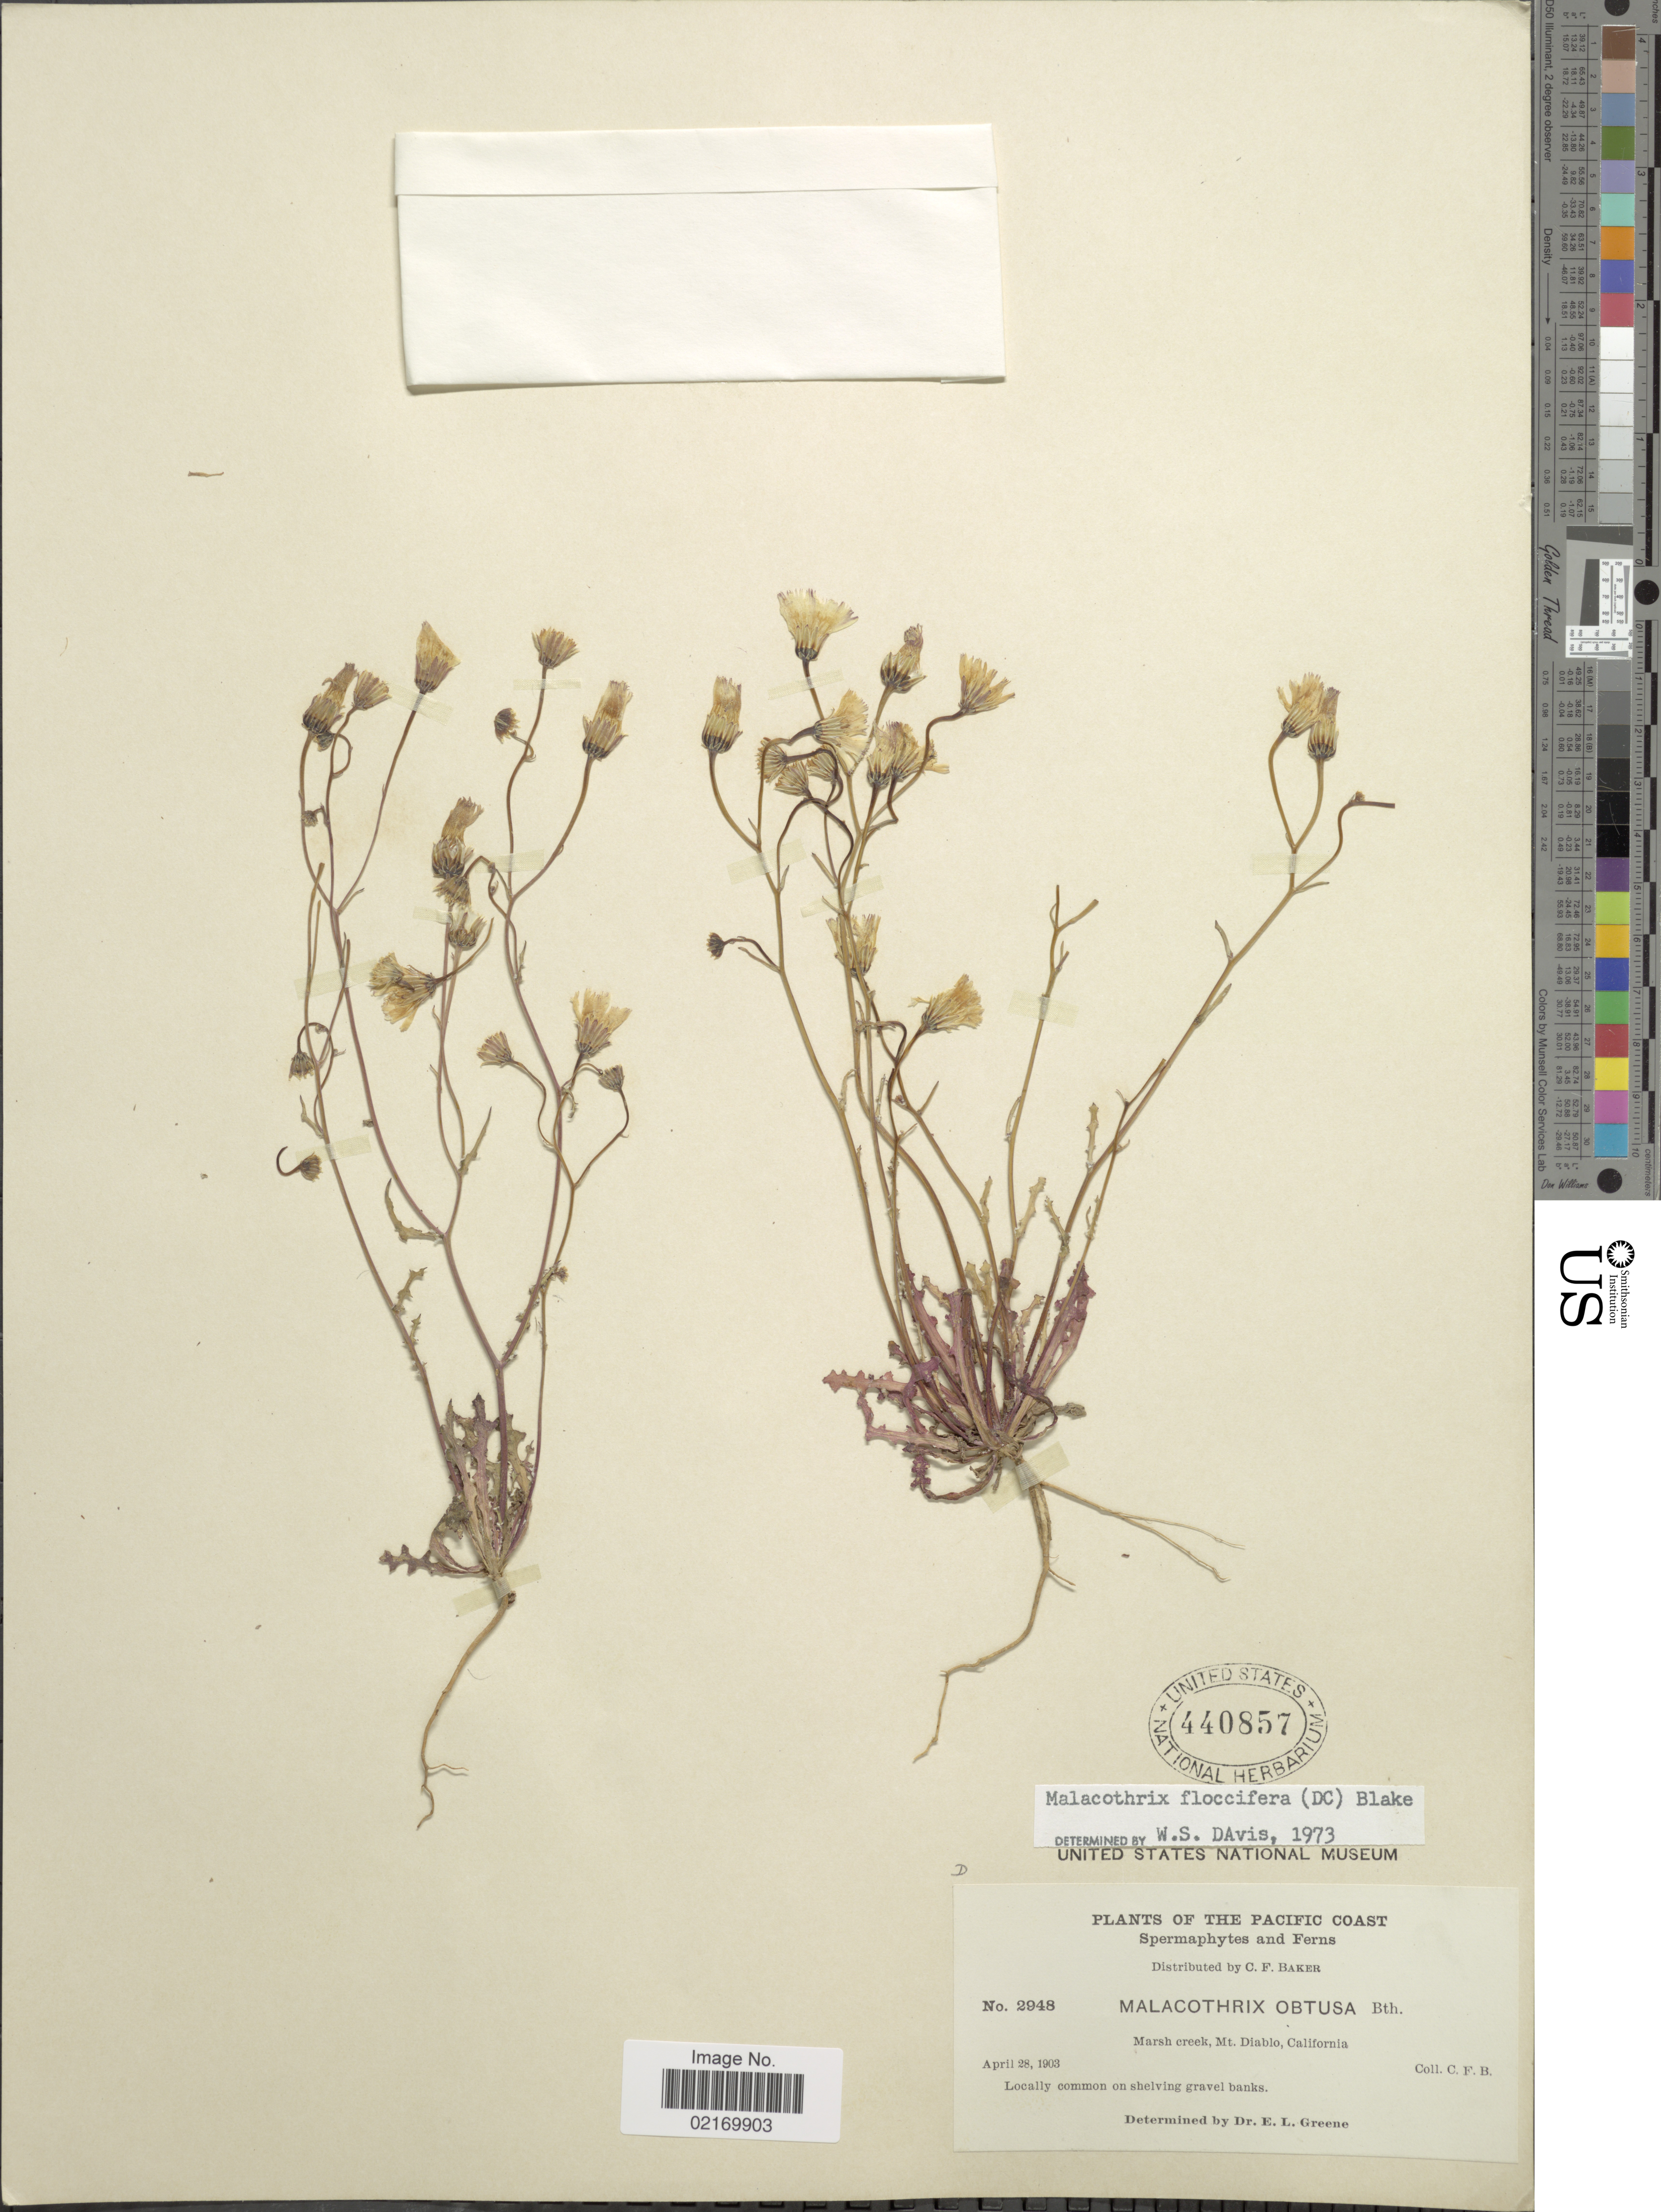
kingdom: Plantae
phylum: Tracheophyta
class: Magnoliopsida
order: Asterales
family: Asteraceae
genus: Malacothrix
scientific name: Malacothrix floccifera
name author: (DC.) S.F. Blake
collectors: C. F. Baker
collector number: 2948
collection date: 1903-04-28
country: United States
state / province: California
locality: The Pacific Coast, Marsh Creek, Mt. Diablo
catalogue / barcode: US 440857